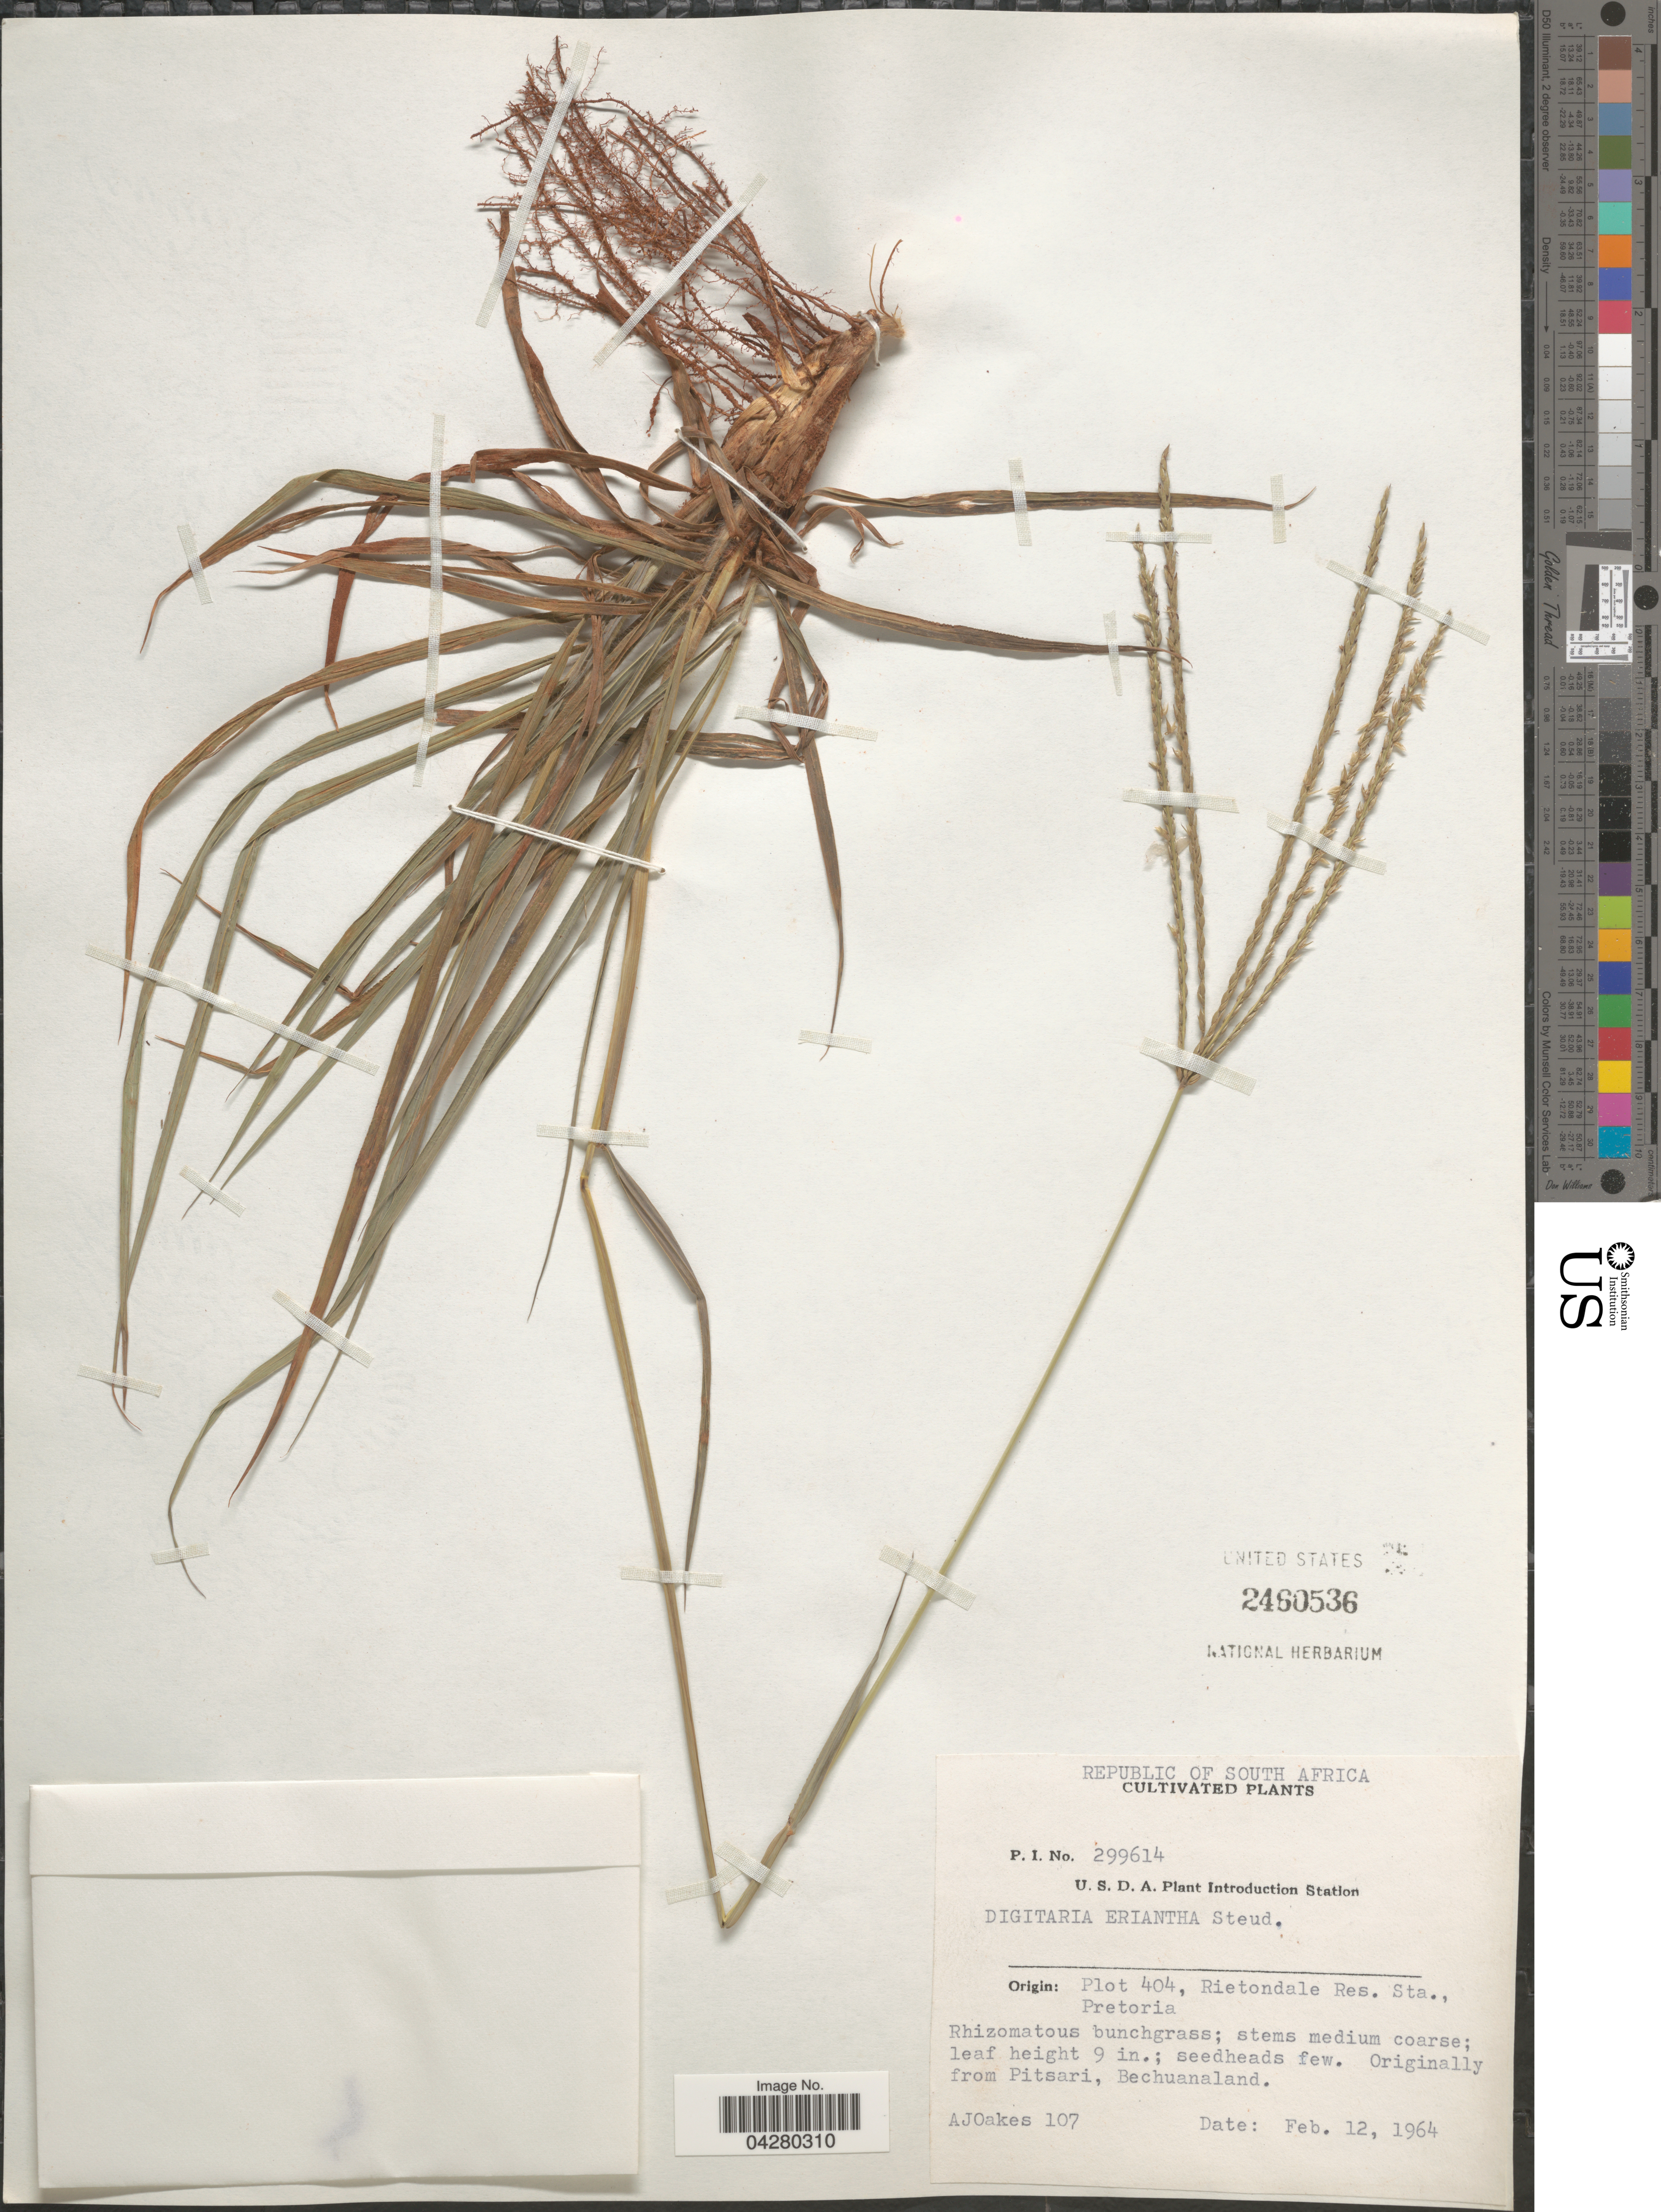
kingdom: Plantae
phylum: Tracheophyta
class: Liliopsida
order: Poales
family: Poaceae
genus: Digitaria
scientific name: Digitaria eriantha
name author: Steud.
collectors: A. Oakes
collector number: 107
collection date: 1964-02-12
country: South Africa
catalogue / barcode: US 2460536